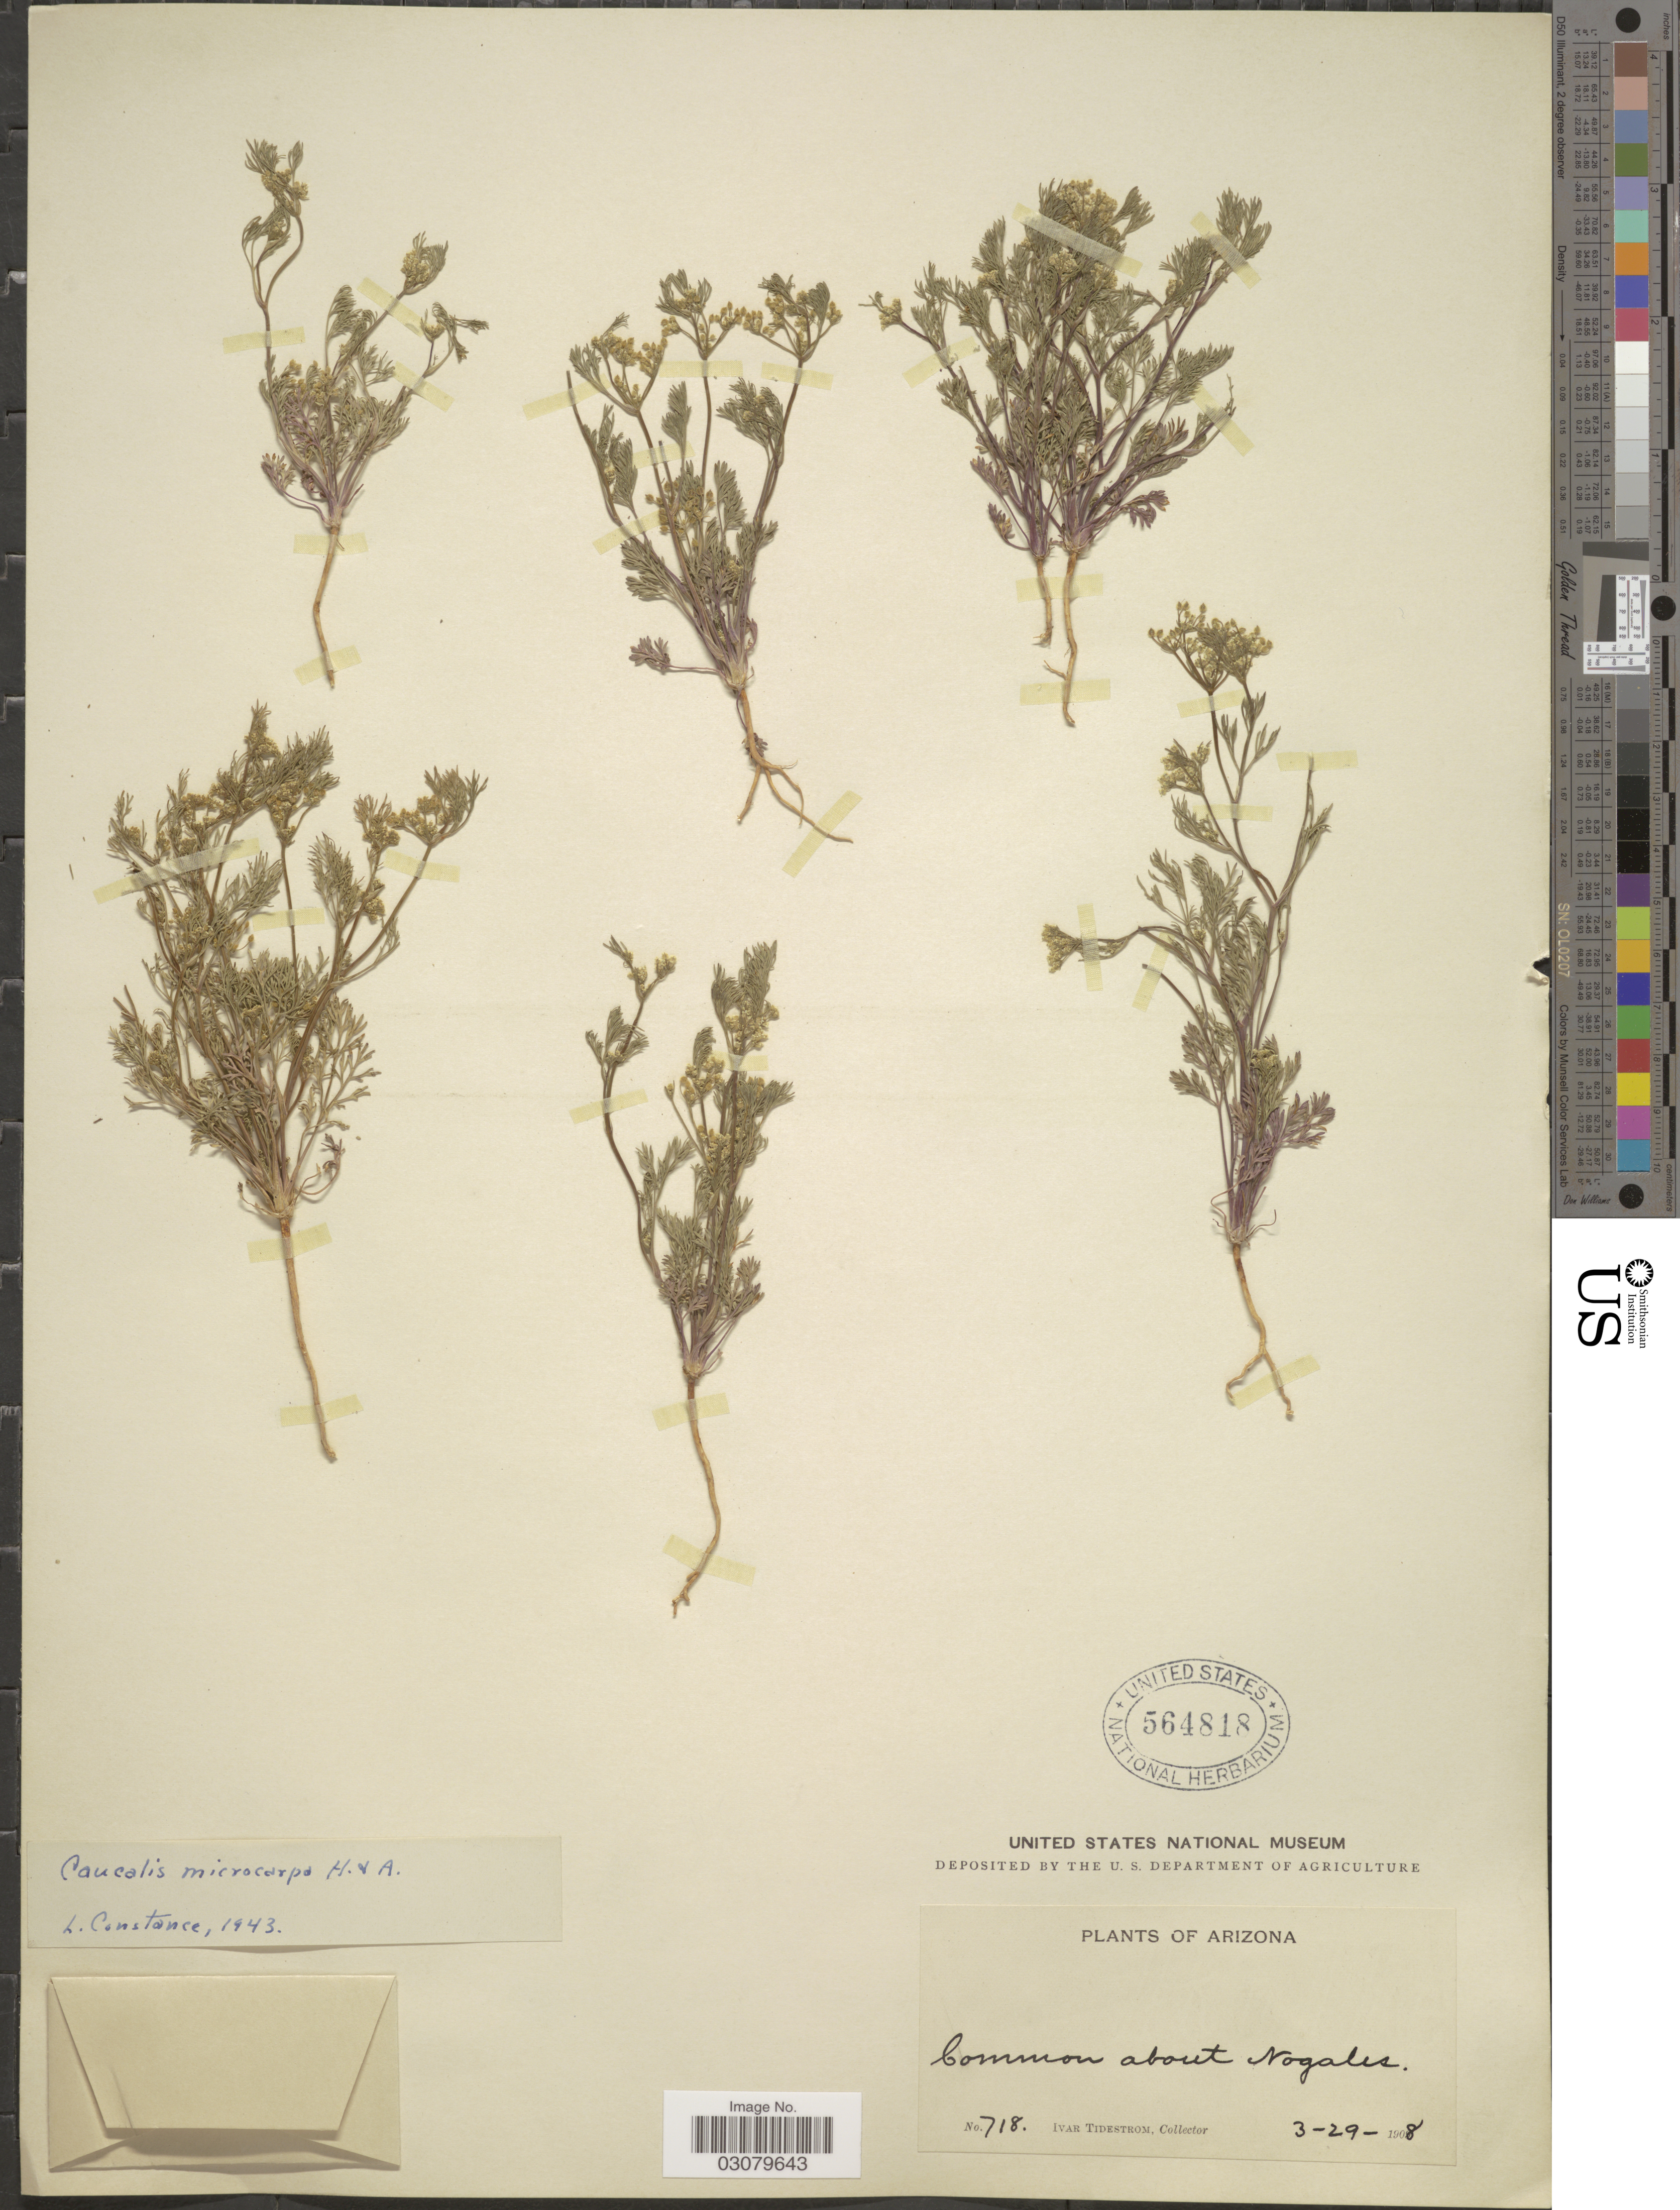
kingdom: Plantae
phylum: Tracheophyta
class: Magnoliopsida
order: Apiales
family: Apiaceae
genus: Caucalis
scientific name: Caucalis microcarpa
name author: Hook. & Arn.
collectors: I. F. Tidestrom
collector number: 718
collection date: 1908-03-29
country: United States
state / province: Arizona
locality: About Nogales.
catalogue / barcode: US 564818